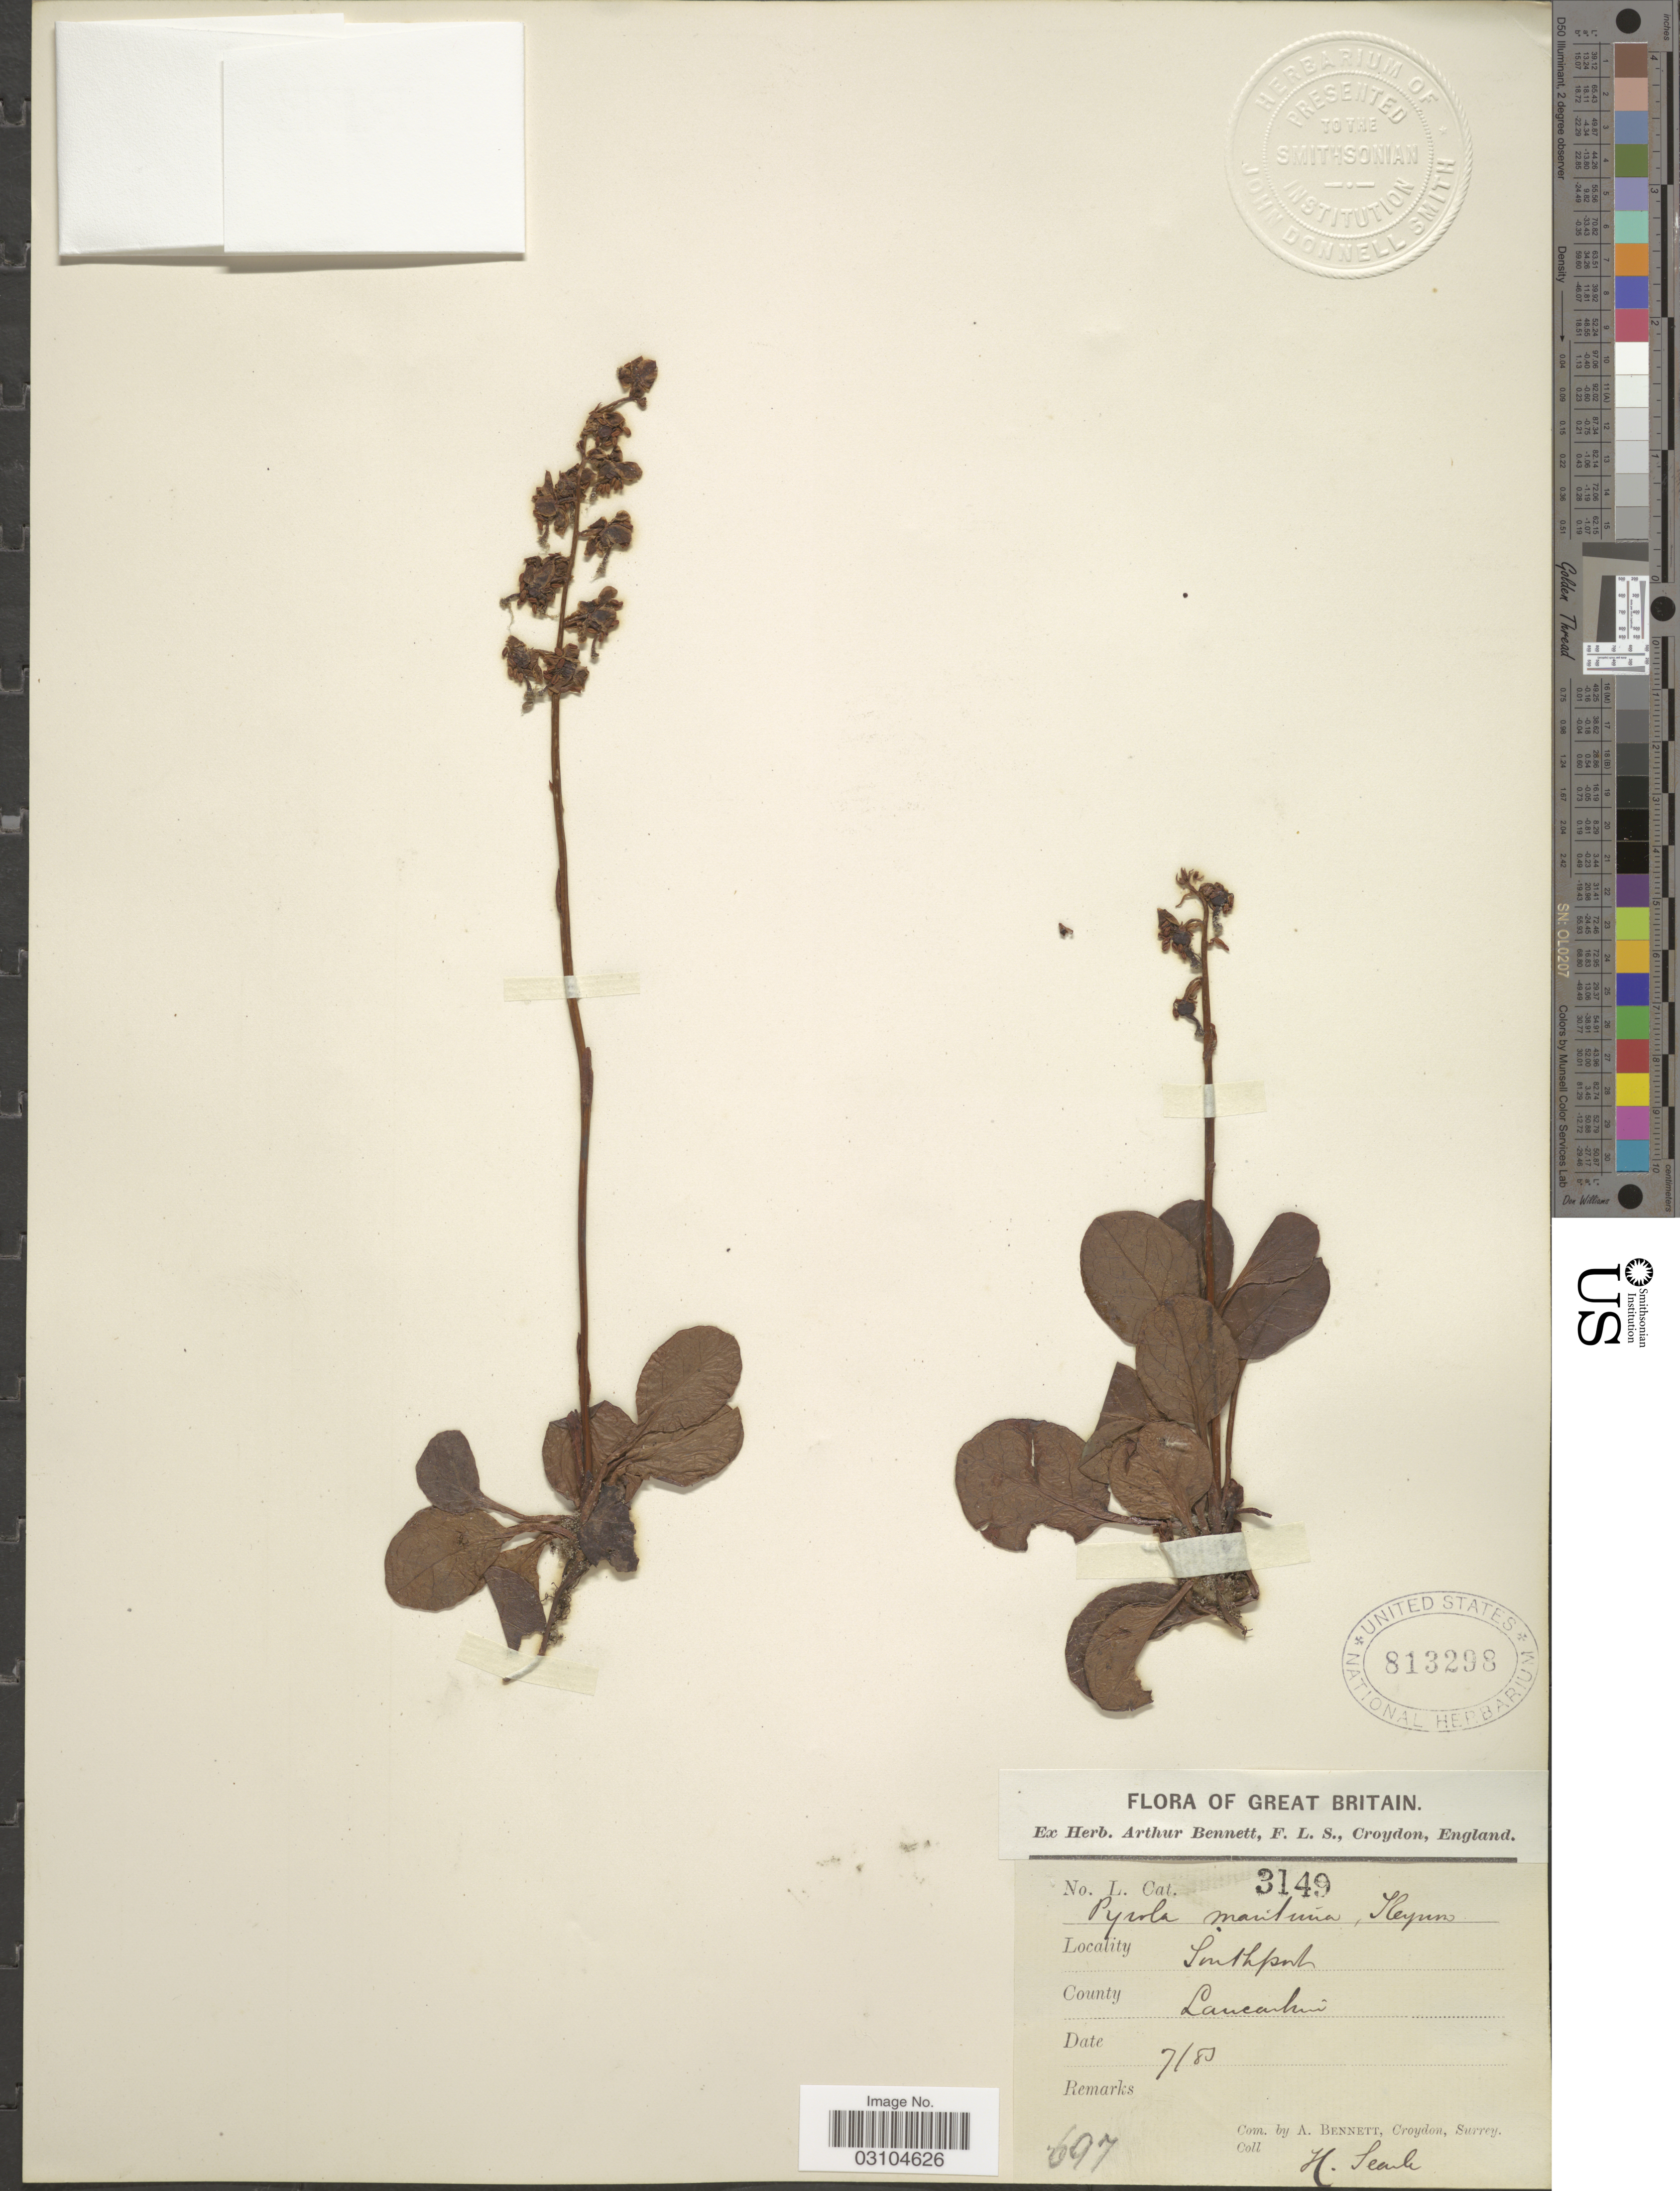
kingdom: Plantae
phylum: Tracheophyta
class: Magnoliopsida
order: Ericales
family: Ericaceae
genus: Pyrola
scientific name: Pyrola maritima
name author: Kenyon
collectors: H. Searle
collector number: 3149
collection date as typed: Transcribed d/m/y: /7/83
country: United Kingdom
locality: Great Britain. South Port. County Lancashire.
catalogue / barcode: US 813298